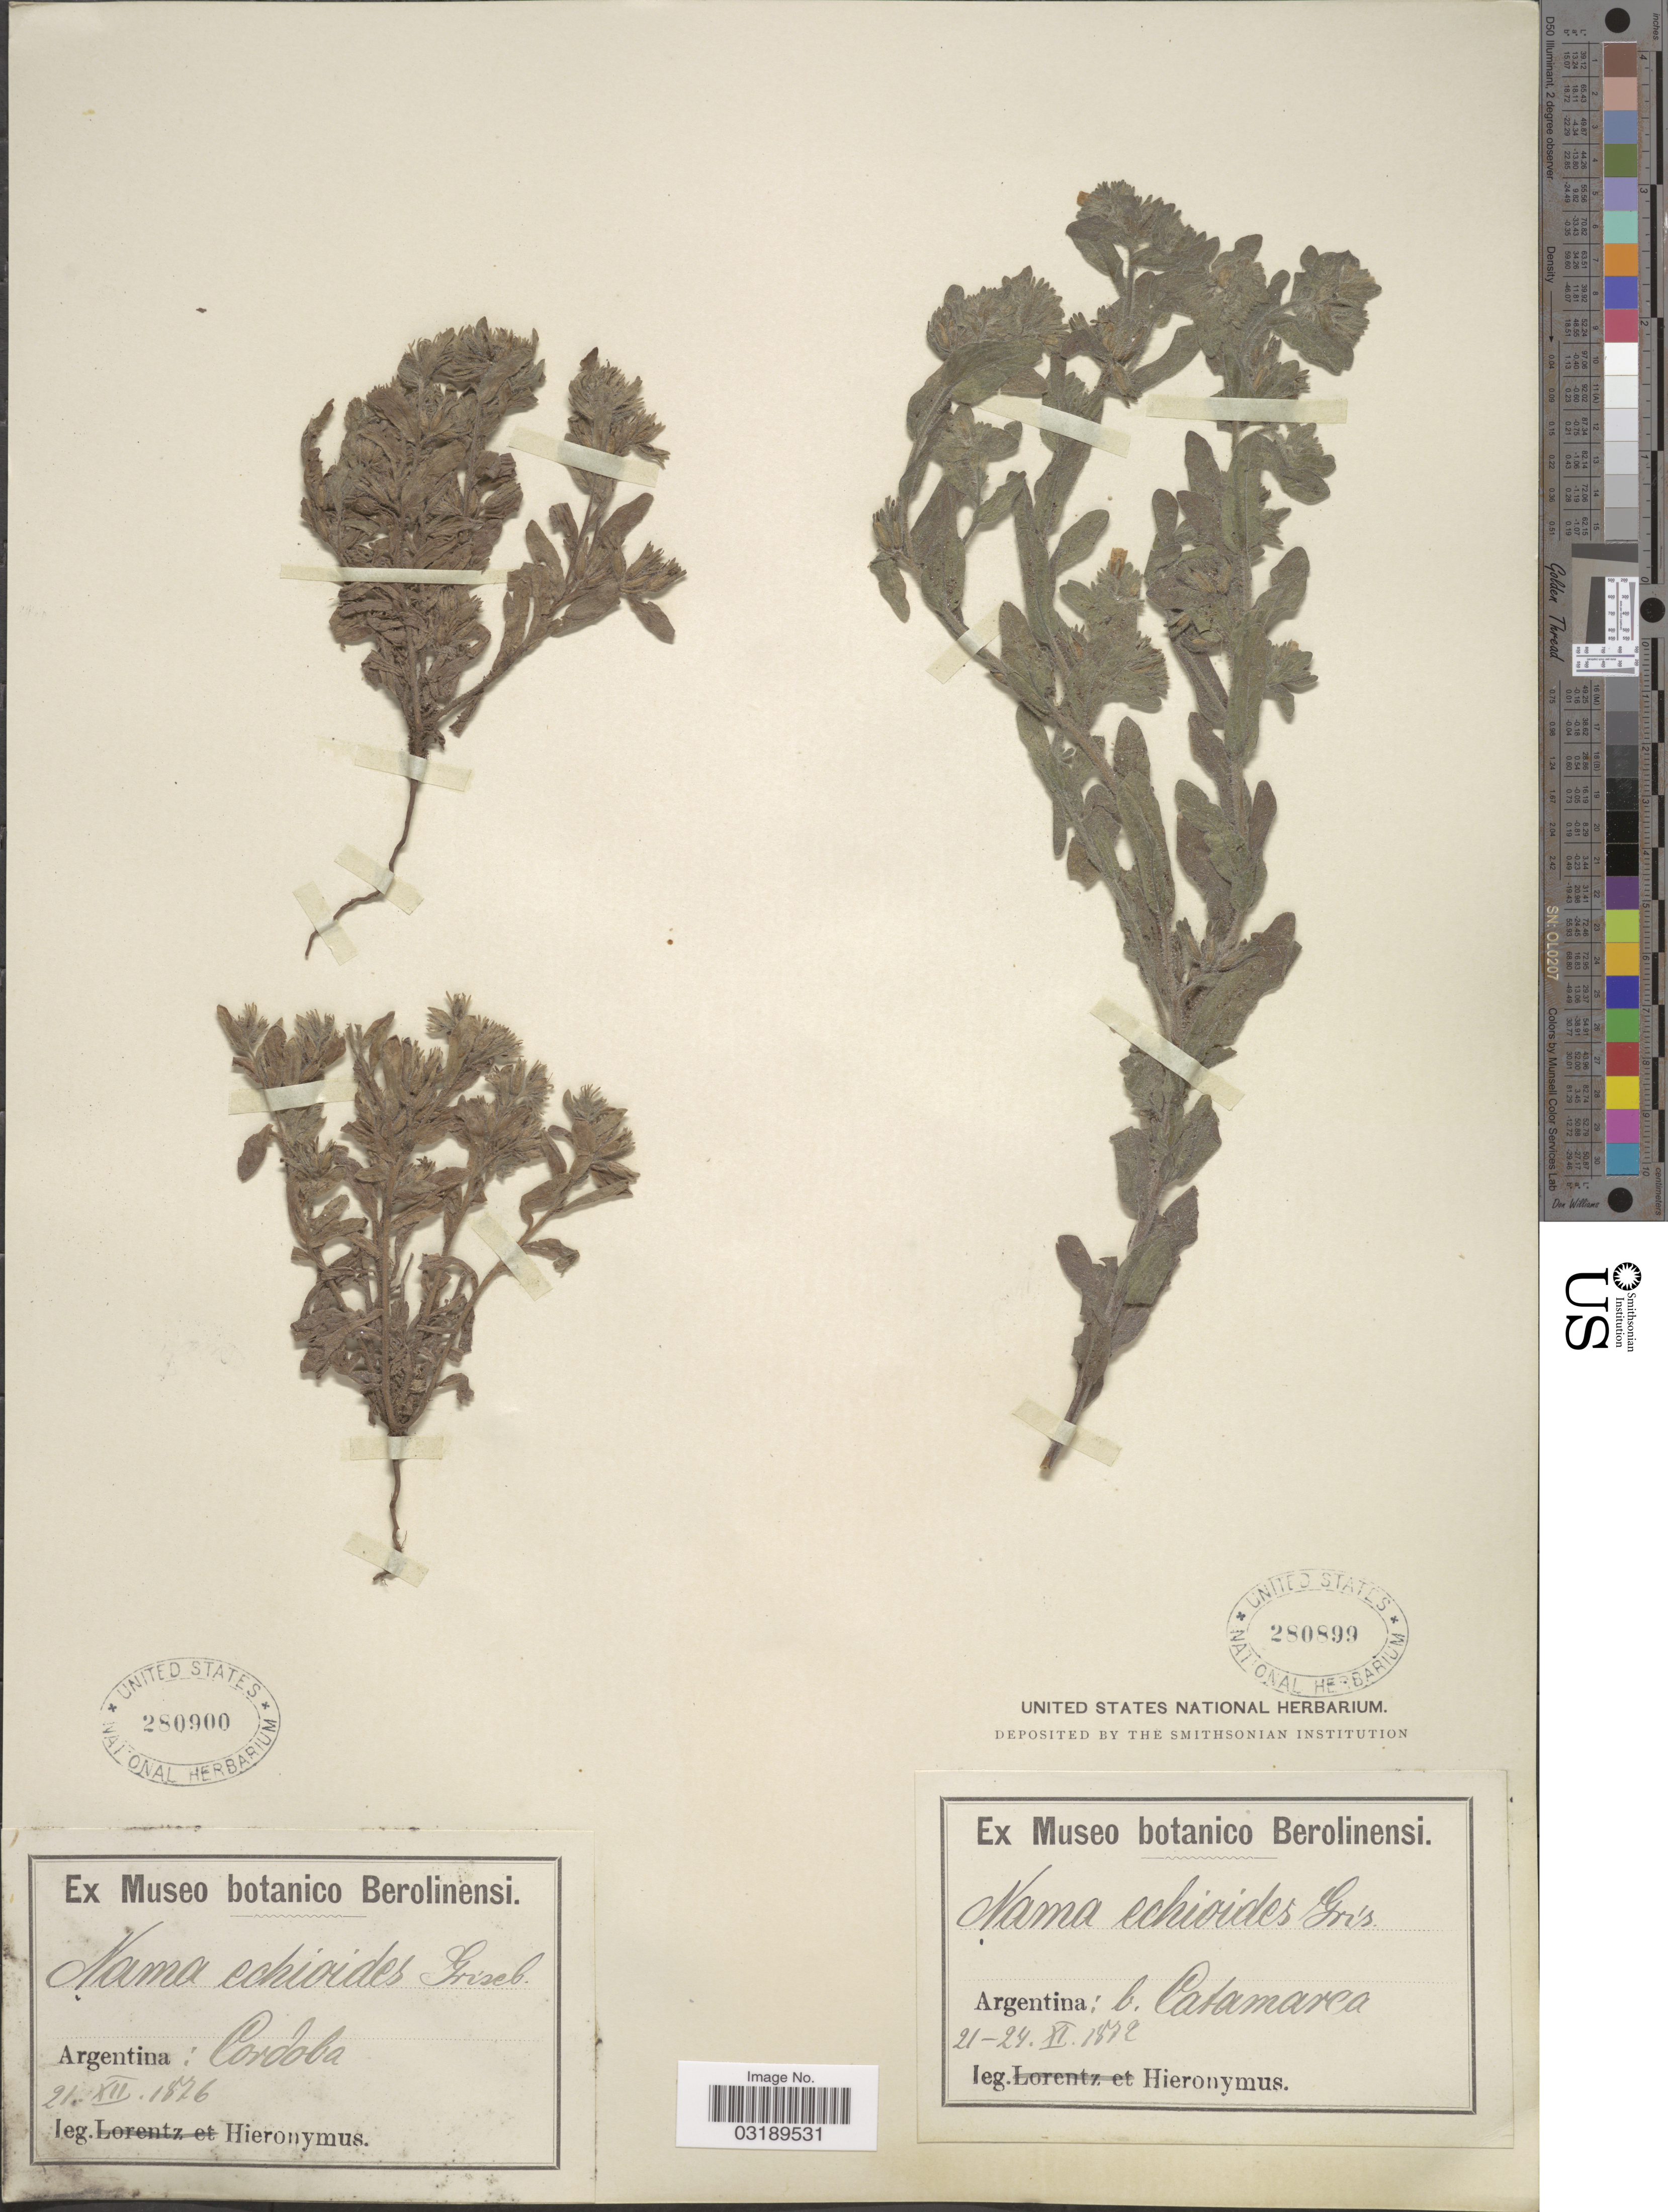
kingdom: Plantae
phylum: Tracheophyta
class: Magnoliopsida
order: Boraginales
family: Namaceae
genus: Nama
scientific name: Nama echioides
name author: Griseb.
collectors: -. Hieronymus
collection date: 1872-11-21/1872-11-24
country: Argentina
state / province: Catamarca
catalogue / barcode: US 280899-2